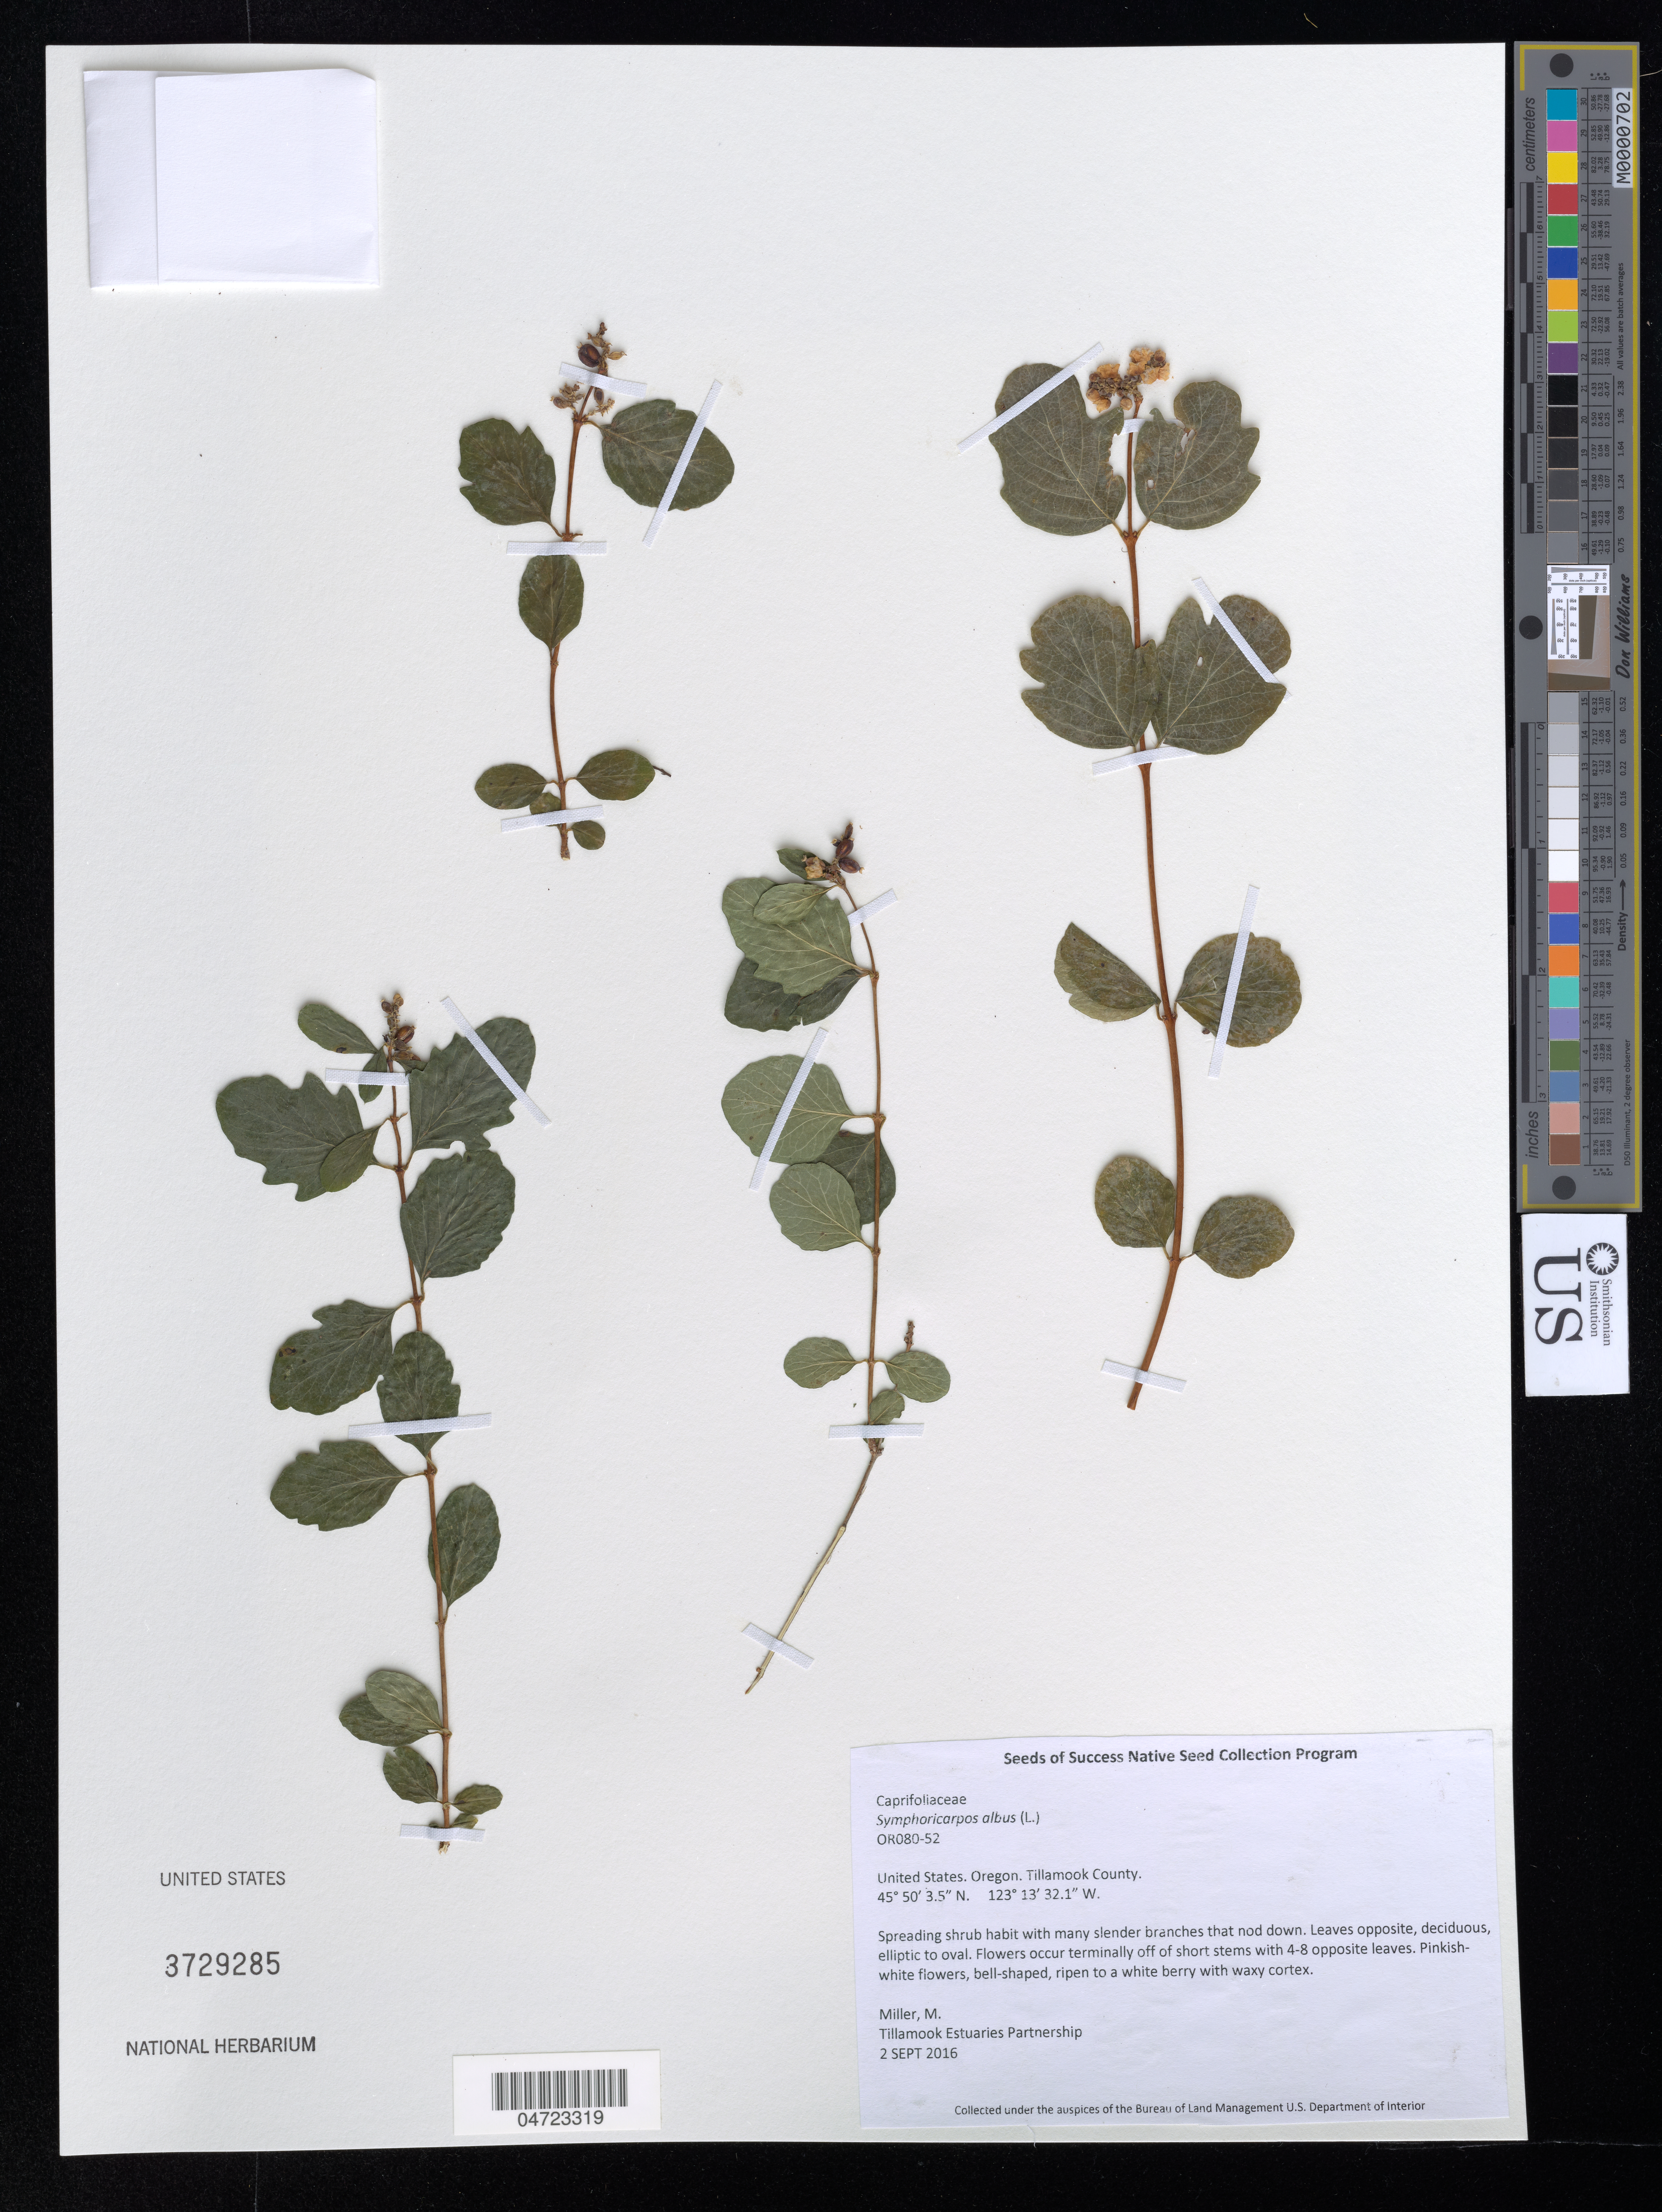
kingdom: Plantae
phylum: Tracheophyta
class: Magnoliopsida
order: Dipsacales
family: Caprifoliaceae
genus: Symphoricarpos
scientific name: Symphoricarpos albus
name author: (L.) S.F. Blake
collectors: M. Miller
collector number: OR080-52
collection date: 2016-09-02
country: United States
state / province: Oregon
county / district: Tillamook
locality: Tillamook County.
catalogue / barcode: US 3729285